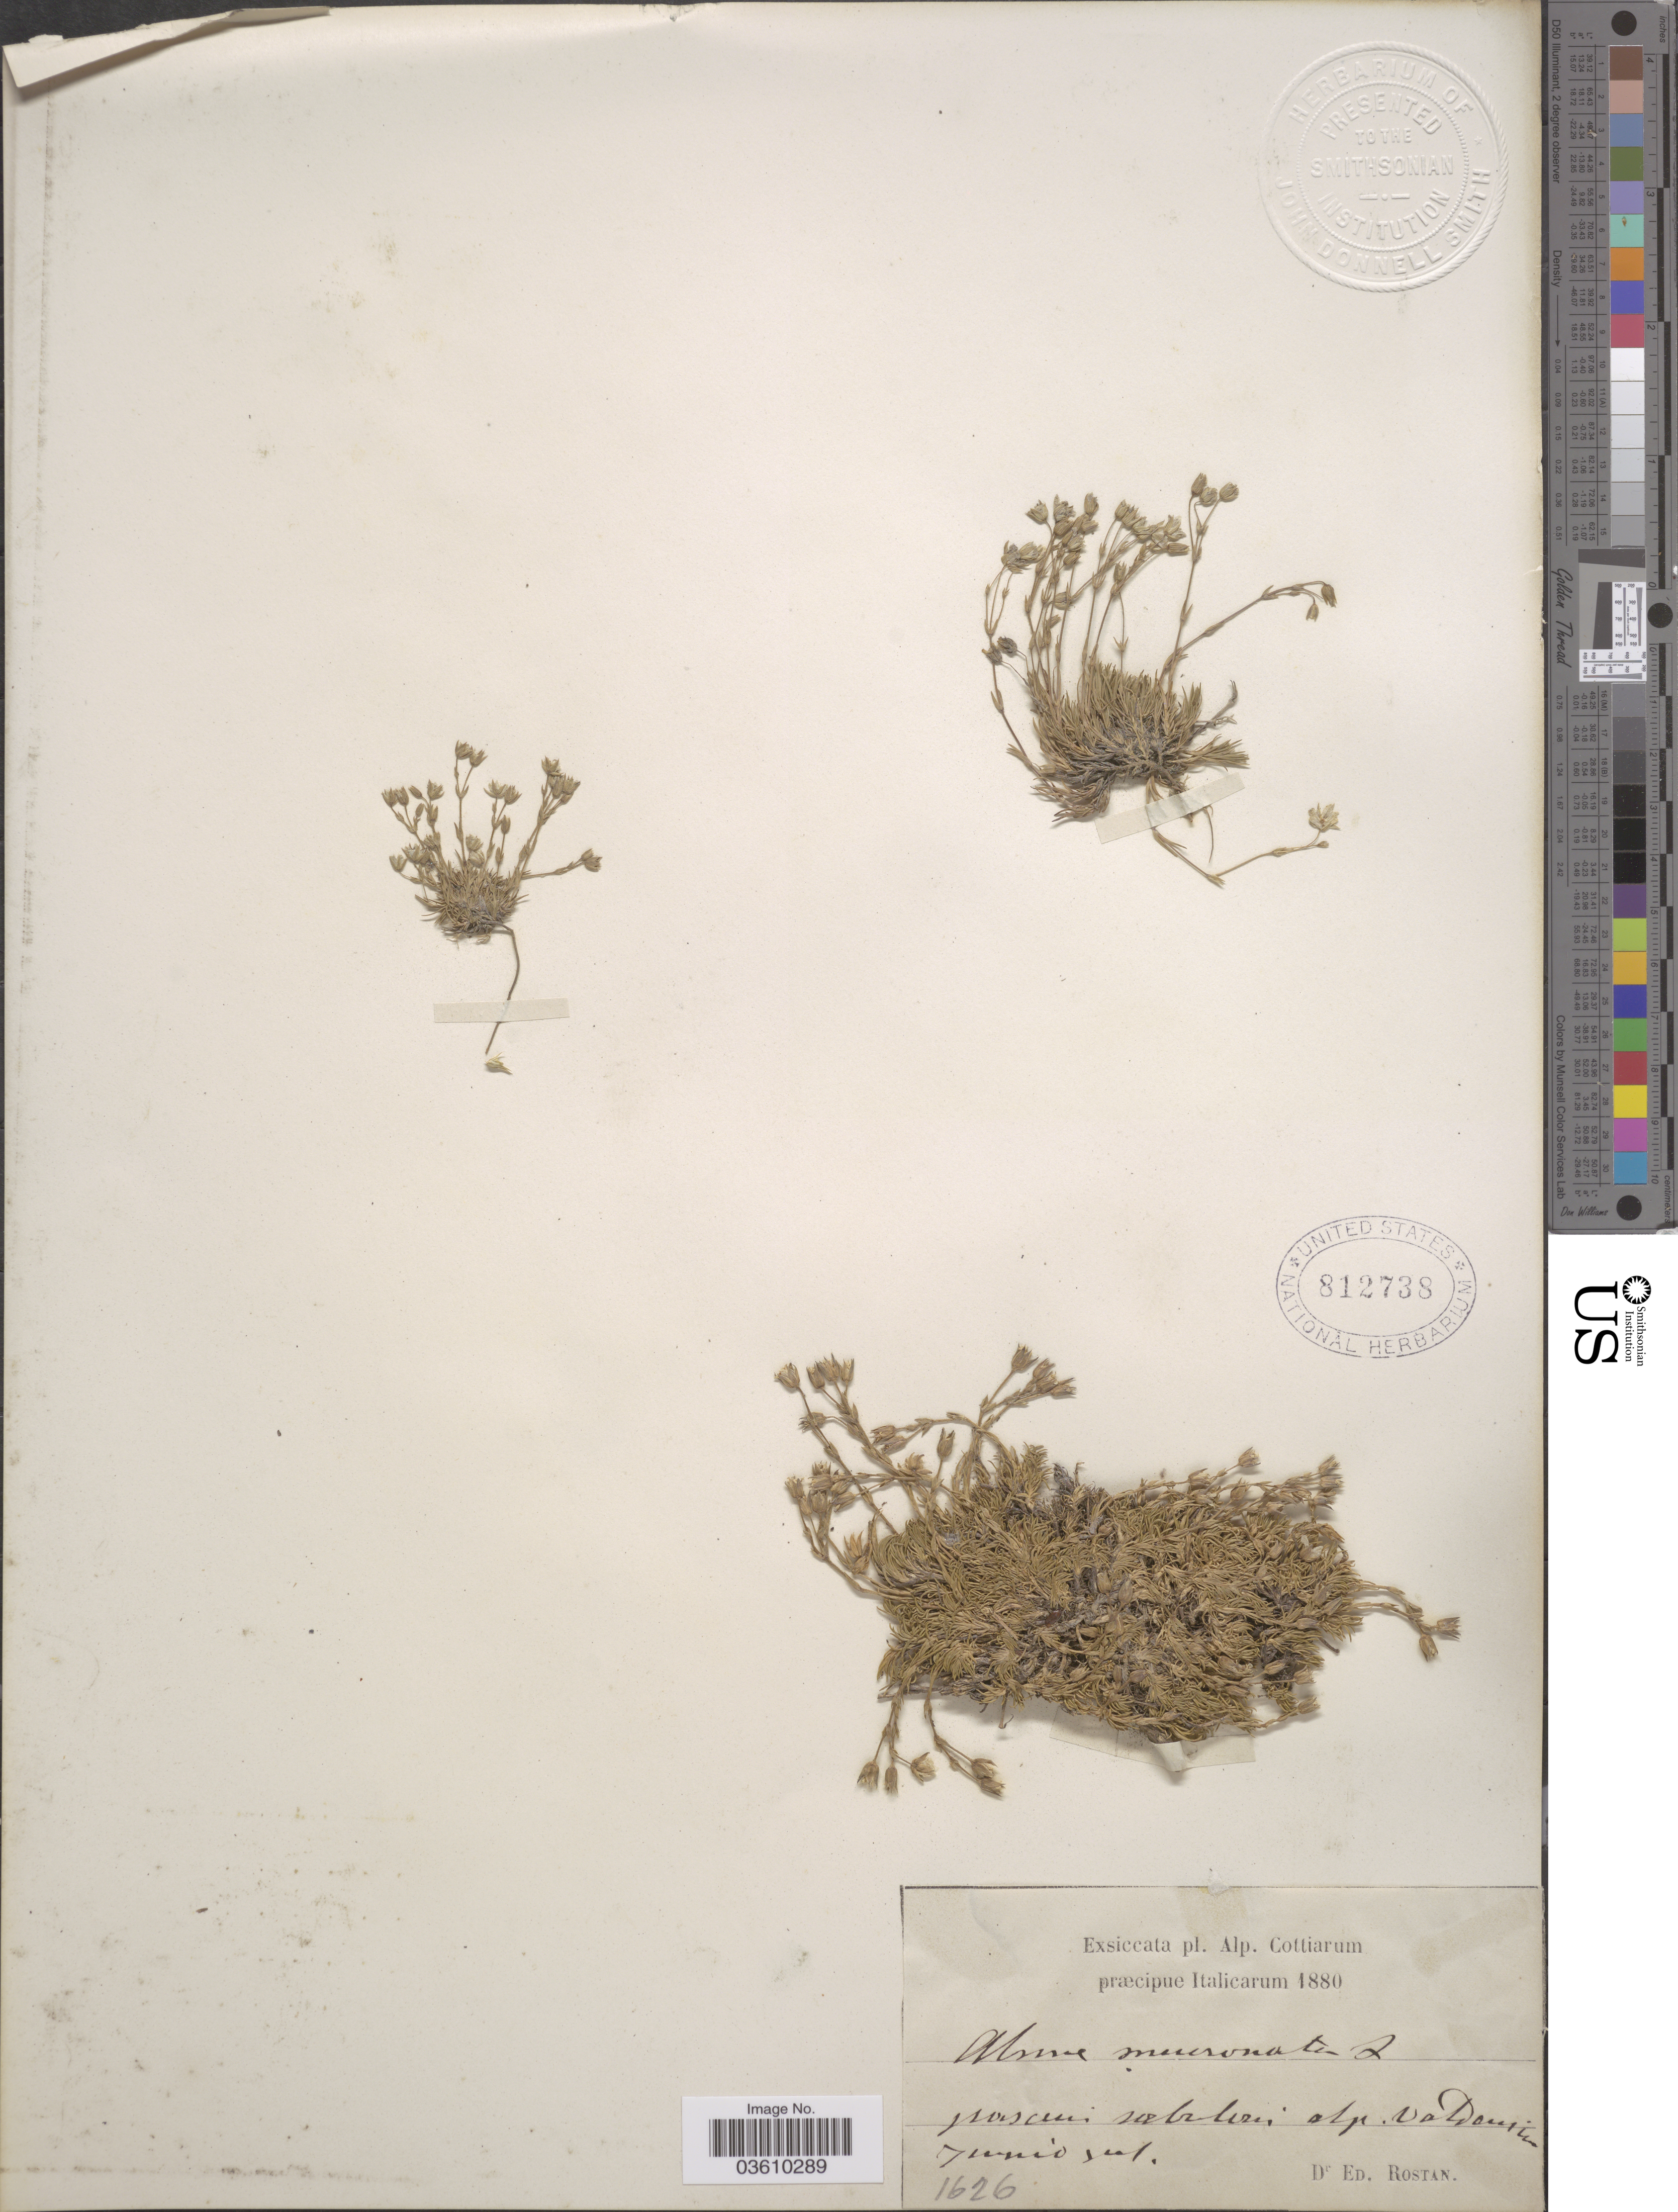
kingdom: Plantae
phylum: Tracheophyta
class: Magnoliopsida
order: Caryophyllales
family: Caryophyllaceae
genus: Minuartia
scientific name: Minuartia mucronata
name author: (L.) Schinz & Thell.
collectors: E. Rostan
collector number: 1626?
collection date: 1880-06/1880-07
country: Italy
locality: Alp. Cottiarum. Posui sabloui alp. vaDousium. [interpreted]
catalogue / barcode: US 812738